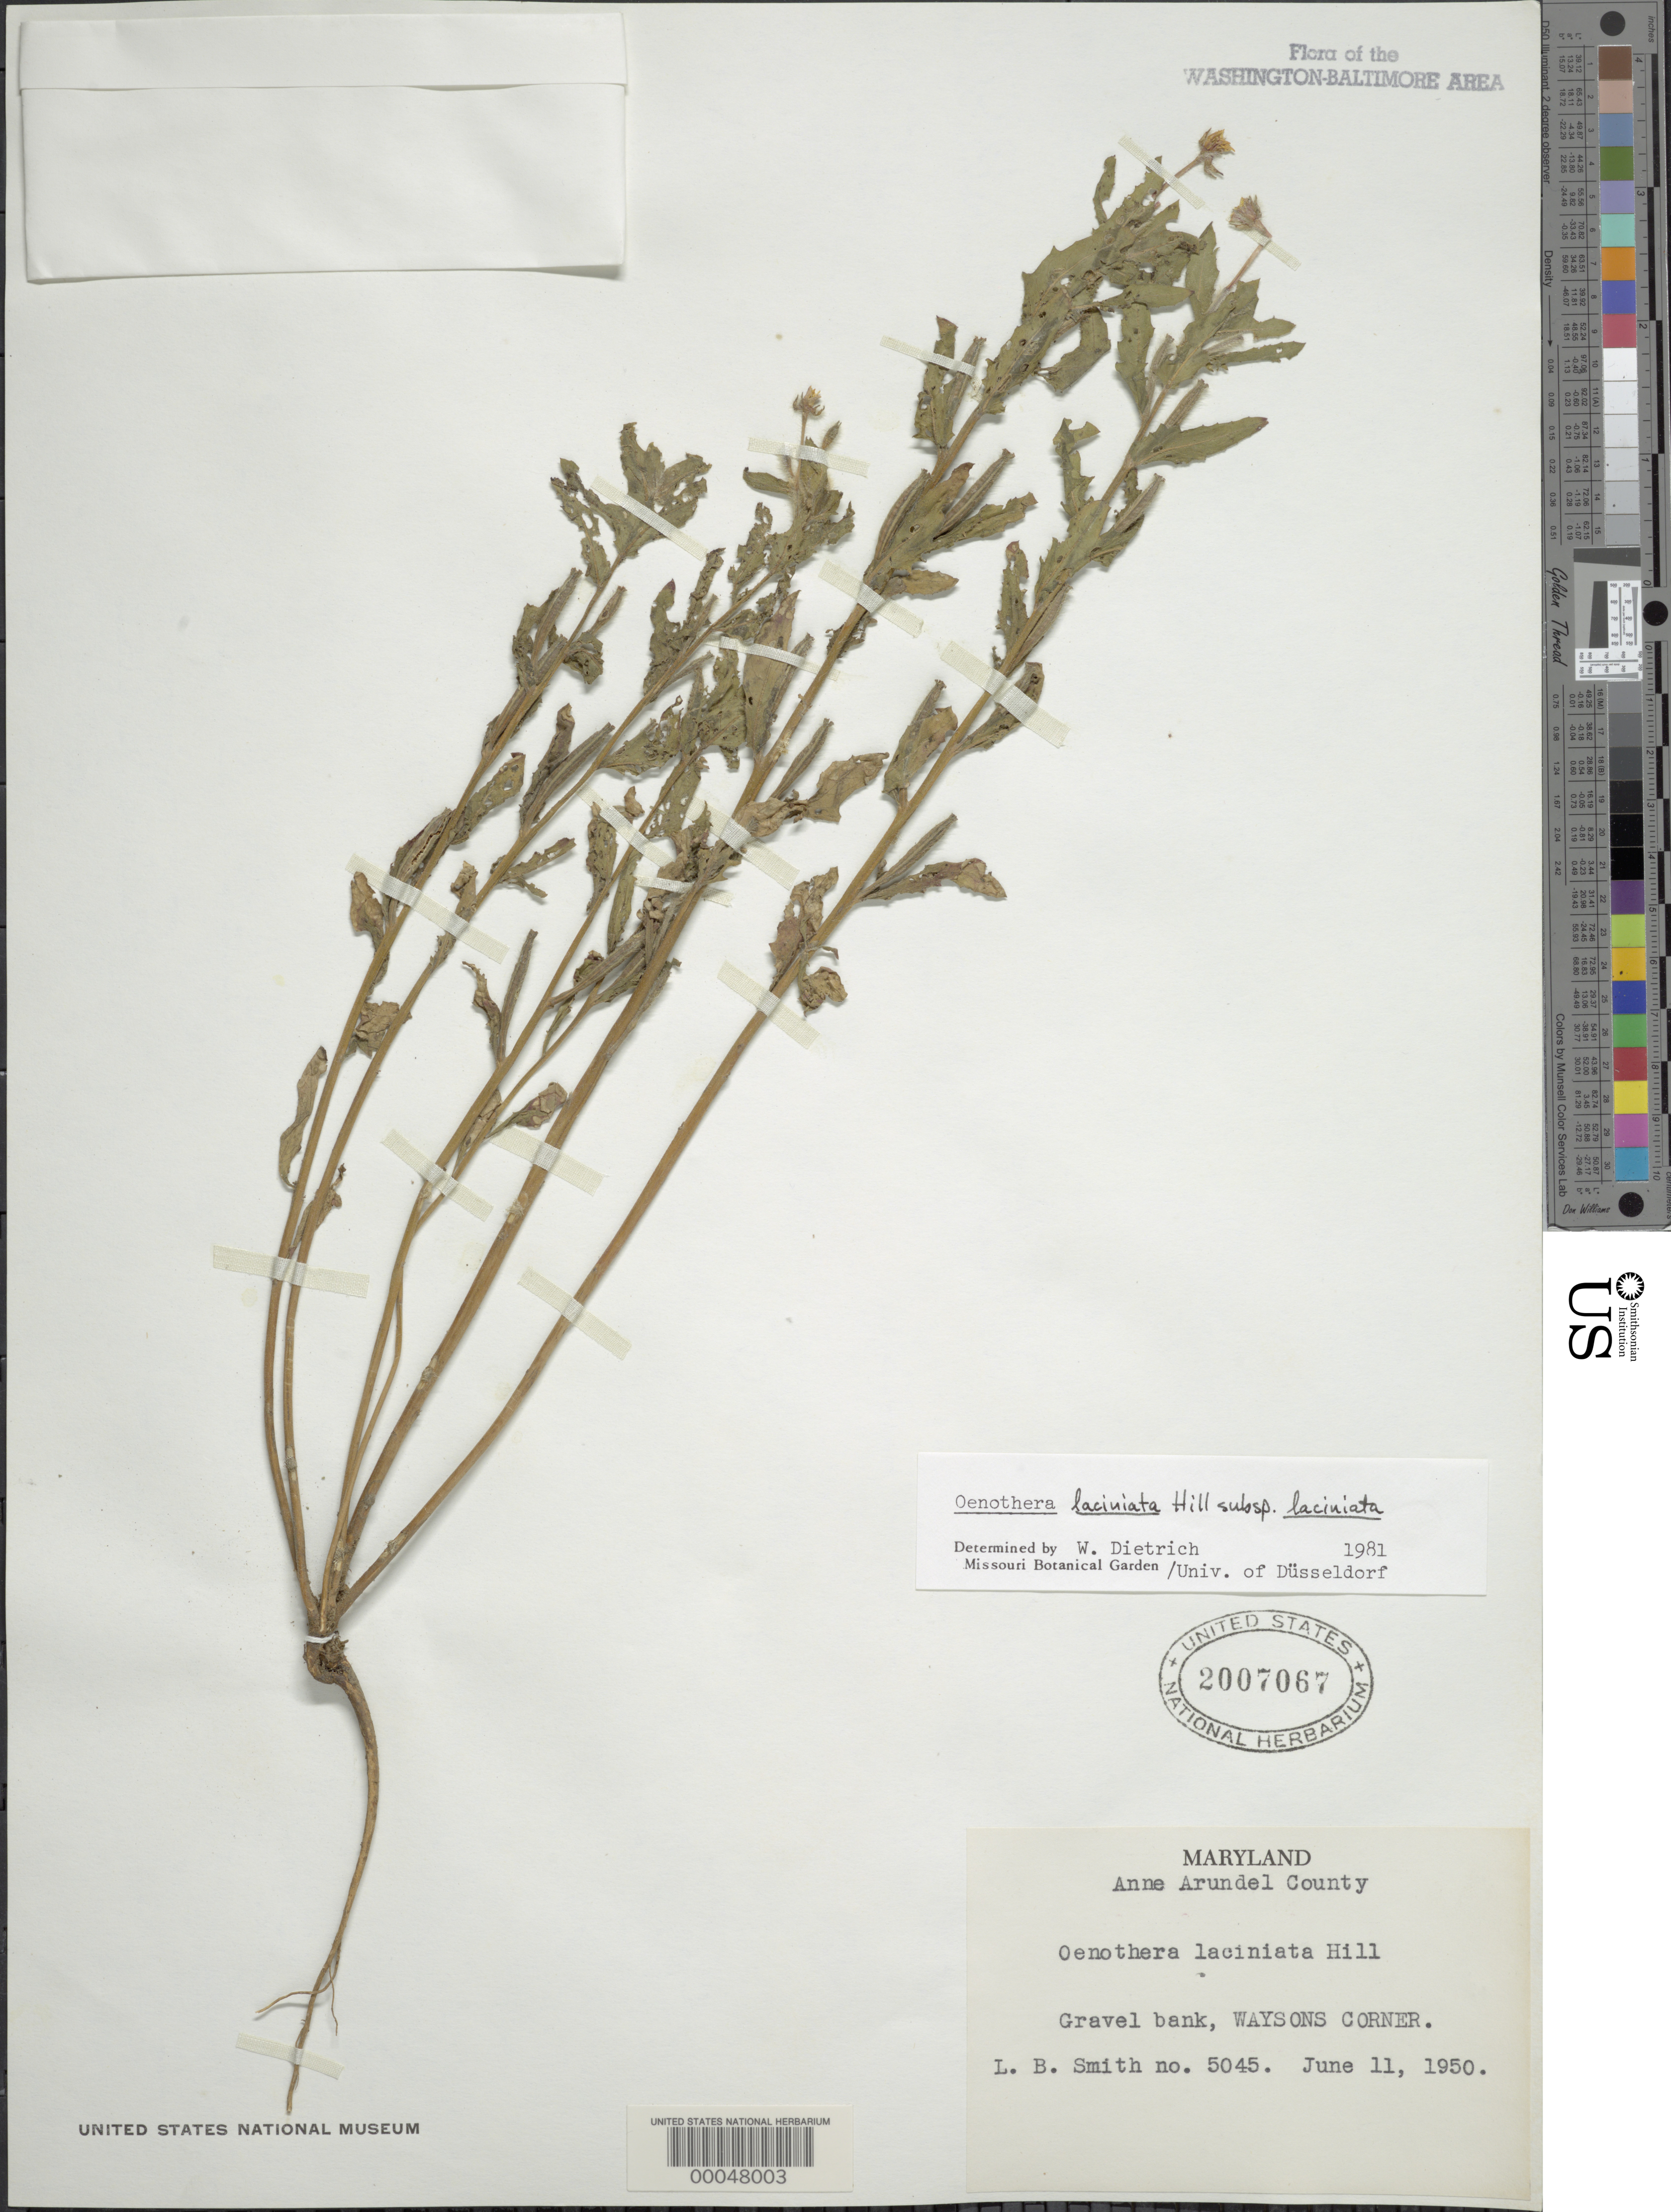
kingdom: Plantae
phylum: Tracheophyta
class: Magnoliopsida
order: Myrtales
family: Onagraceae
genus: Oenothera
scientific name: Oenothera laciniata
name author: Hill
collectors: L. Smith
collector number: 5045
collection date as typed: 11 Jun 1950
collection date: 1950-06-11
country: United States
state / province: Maryland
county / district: Anne Arundel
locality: Waysons Corner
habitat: Gravel bank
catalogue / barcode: US 2007067